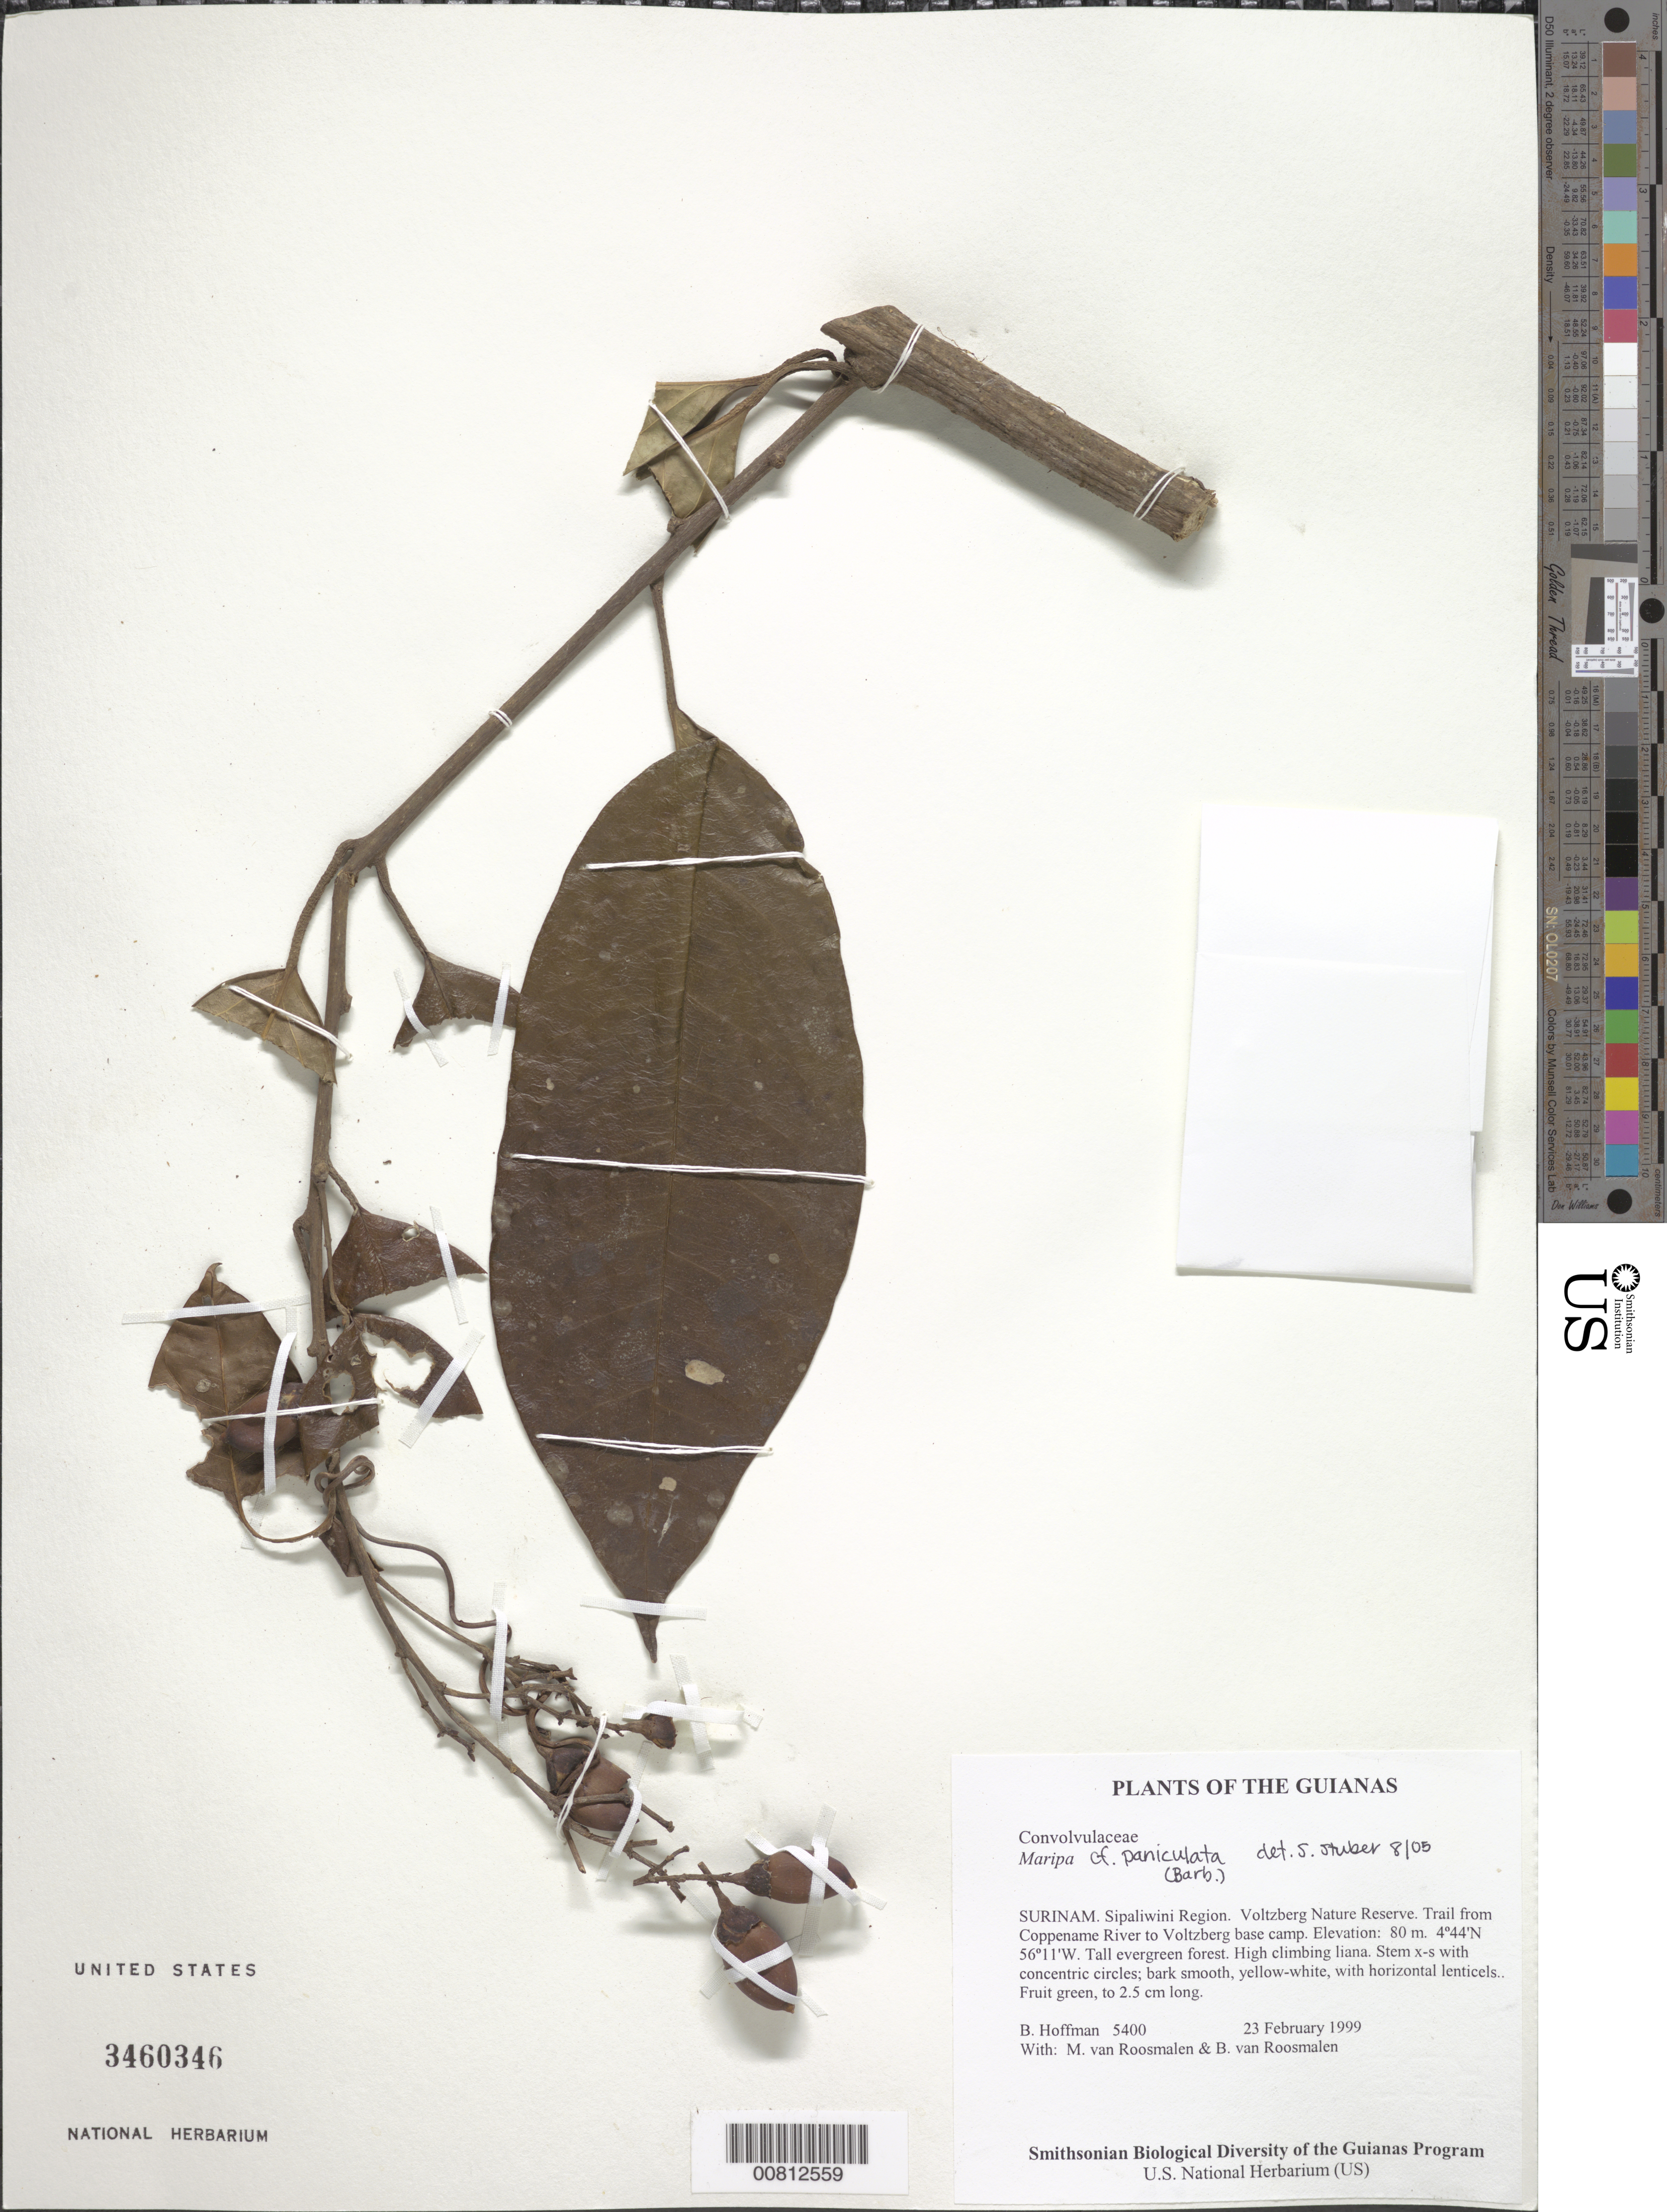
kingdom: Plantae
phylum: Tracheophyta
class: Magnoliopsida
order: Solanales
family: Convolvulaceae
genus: Maripa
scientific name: Maripa paniculata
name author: Barb. Rodr.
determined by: Stuber, S.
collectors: B. Hoffman, M. Roosmalen & B. Van Roosmalen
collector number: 5400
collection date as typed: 23 February 1999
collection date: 1999-02-23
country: Suriname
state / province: Sipaliwini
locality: Voltzberg Nature Reserve. Trail from Coppename River to Voltzberg base camp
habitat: Tall evergreen forest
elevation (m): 80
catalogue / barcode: US 3460346